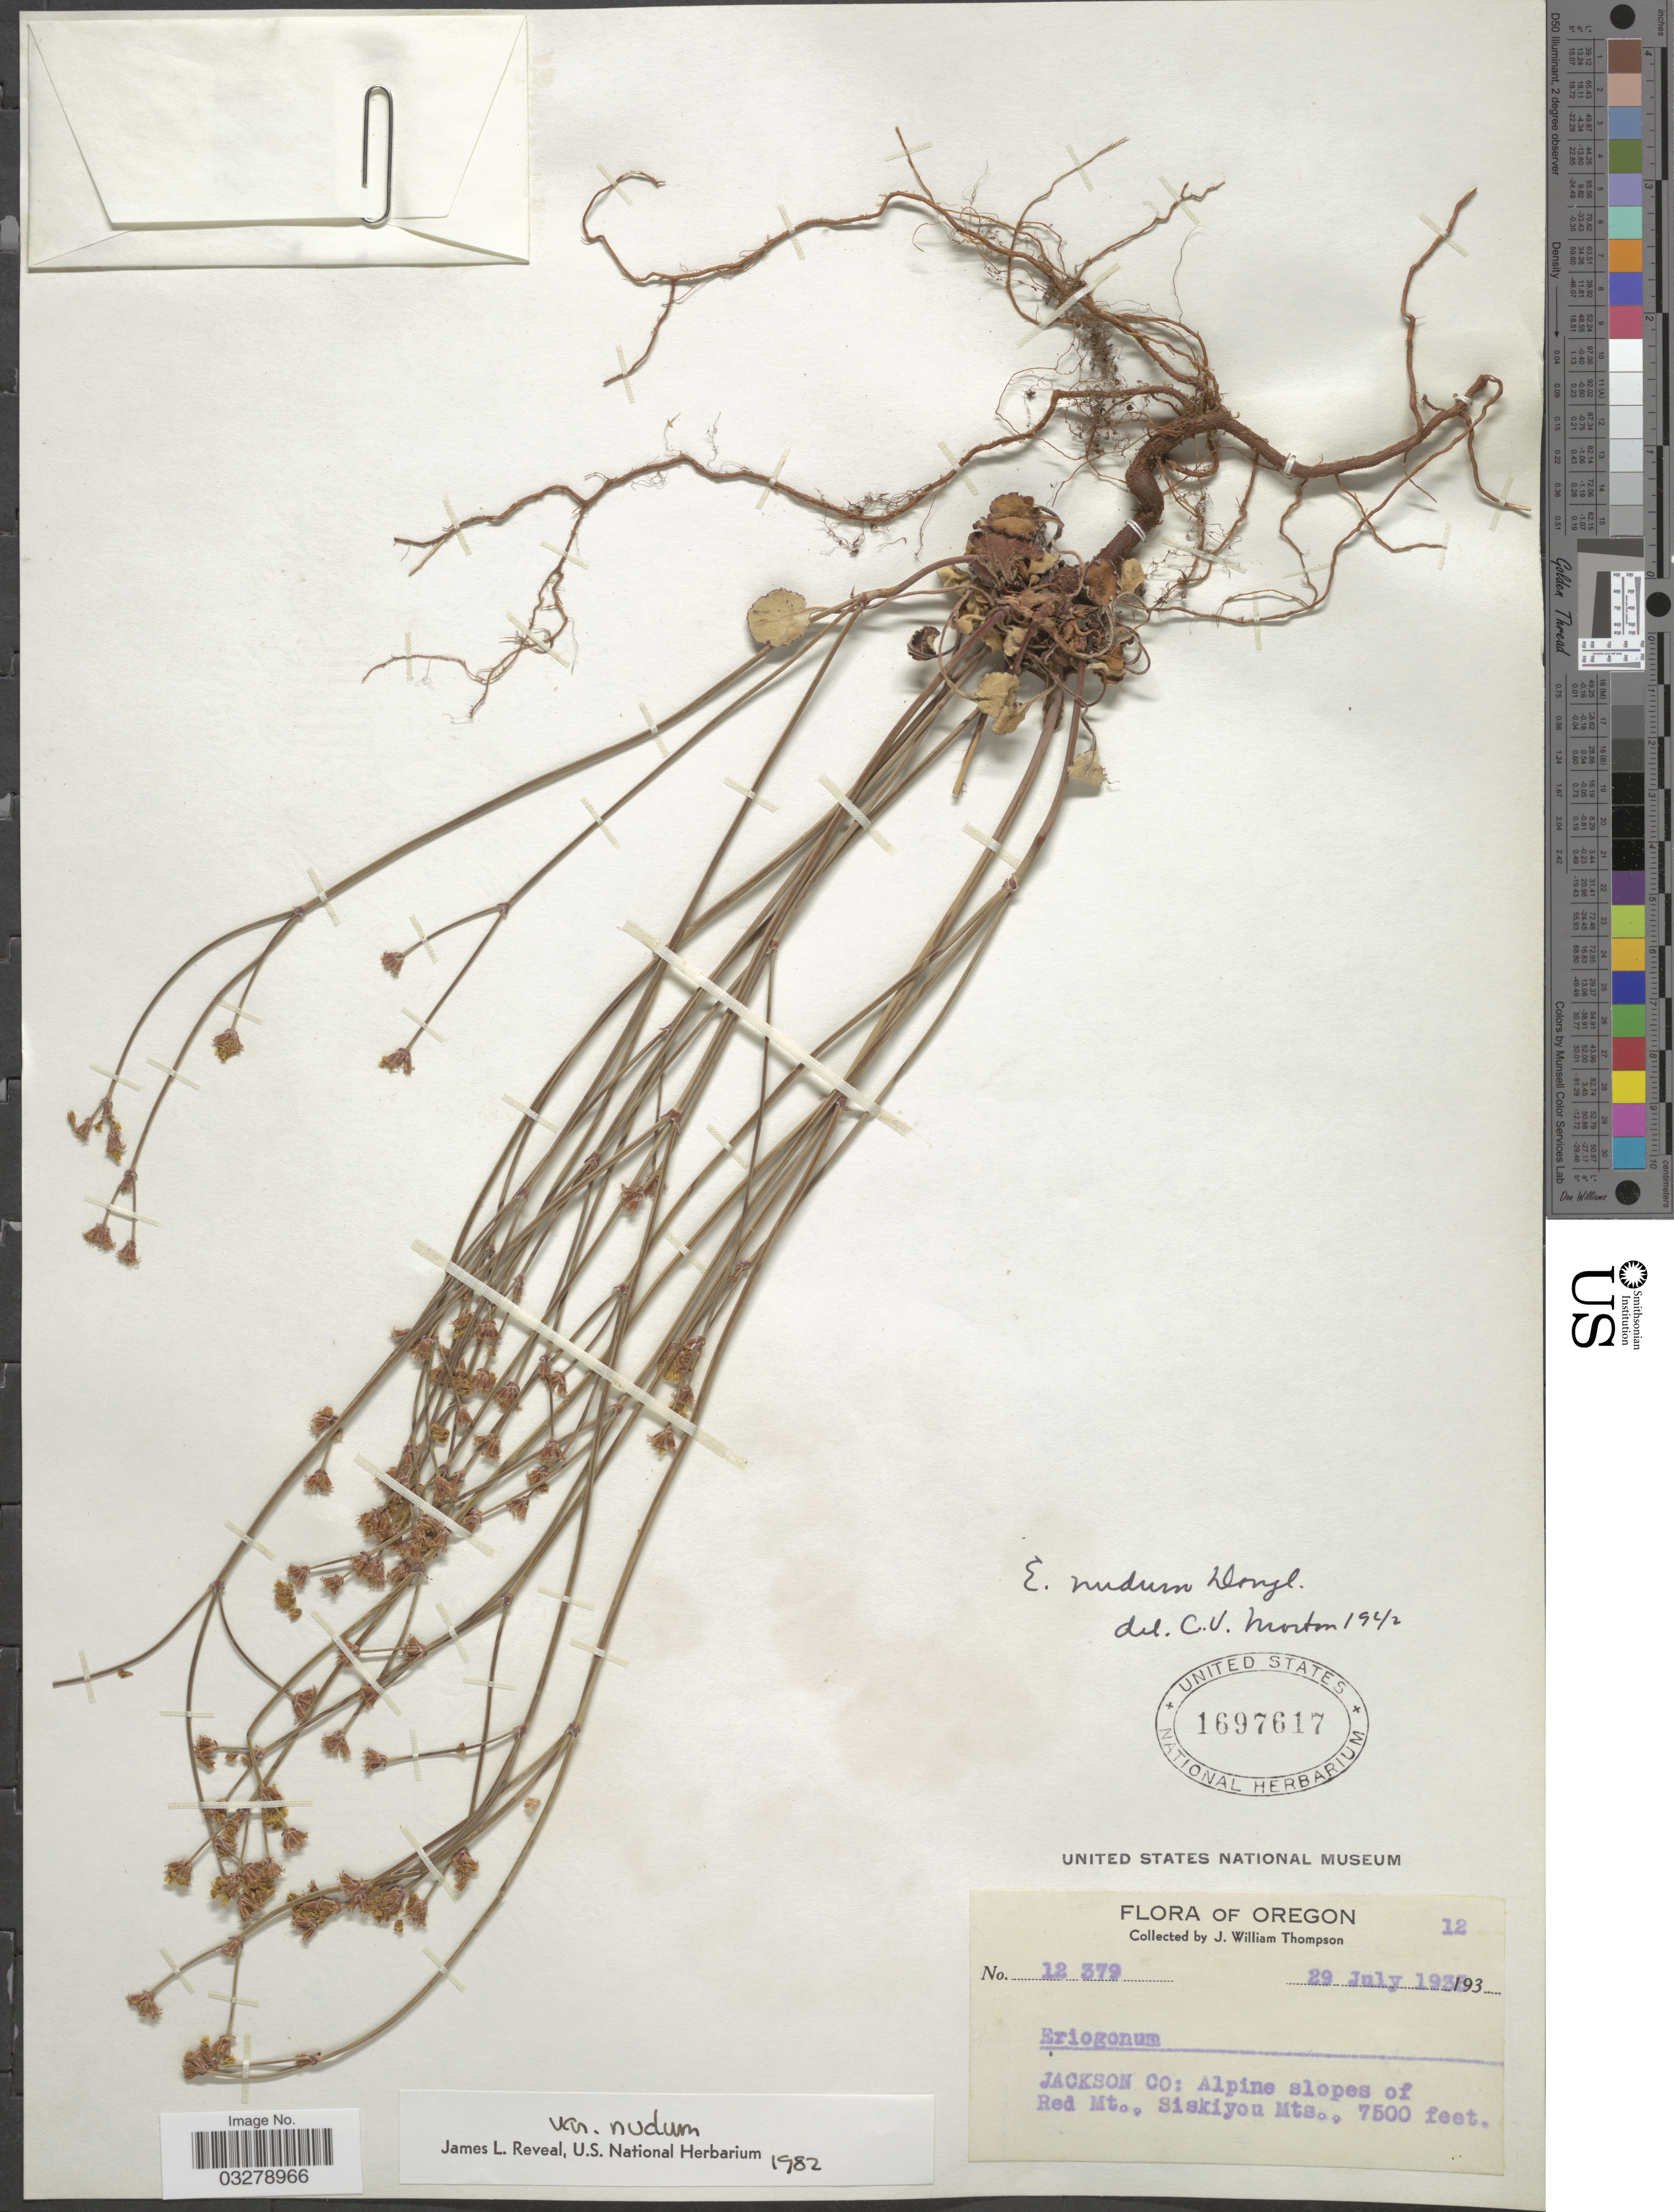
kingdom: Plantae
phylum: Tracheophyta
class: Magnoliopsida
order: Caryophyllales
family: Polygonaceae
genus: Eriogonum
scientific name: Eriogonum nudum var. nudum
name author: Douglas ex Benth.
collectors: J. W. Thompson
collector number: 12379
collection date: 1935-07-29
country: United States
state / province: Oregon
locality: Jackosn Co: Alpine slopes of Red Mt., Siskiyou Mts.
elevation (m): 2286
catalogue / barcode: US 1697617